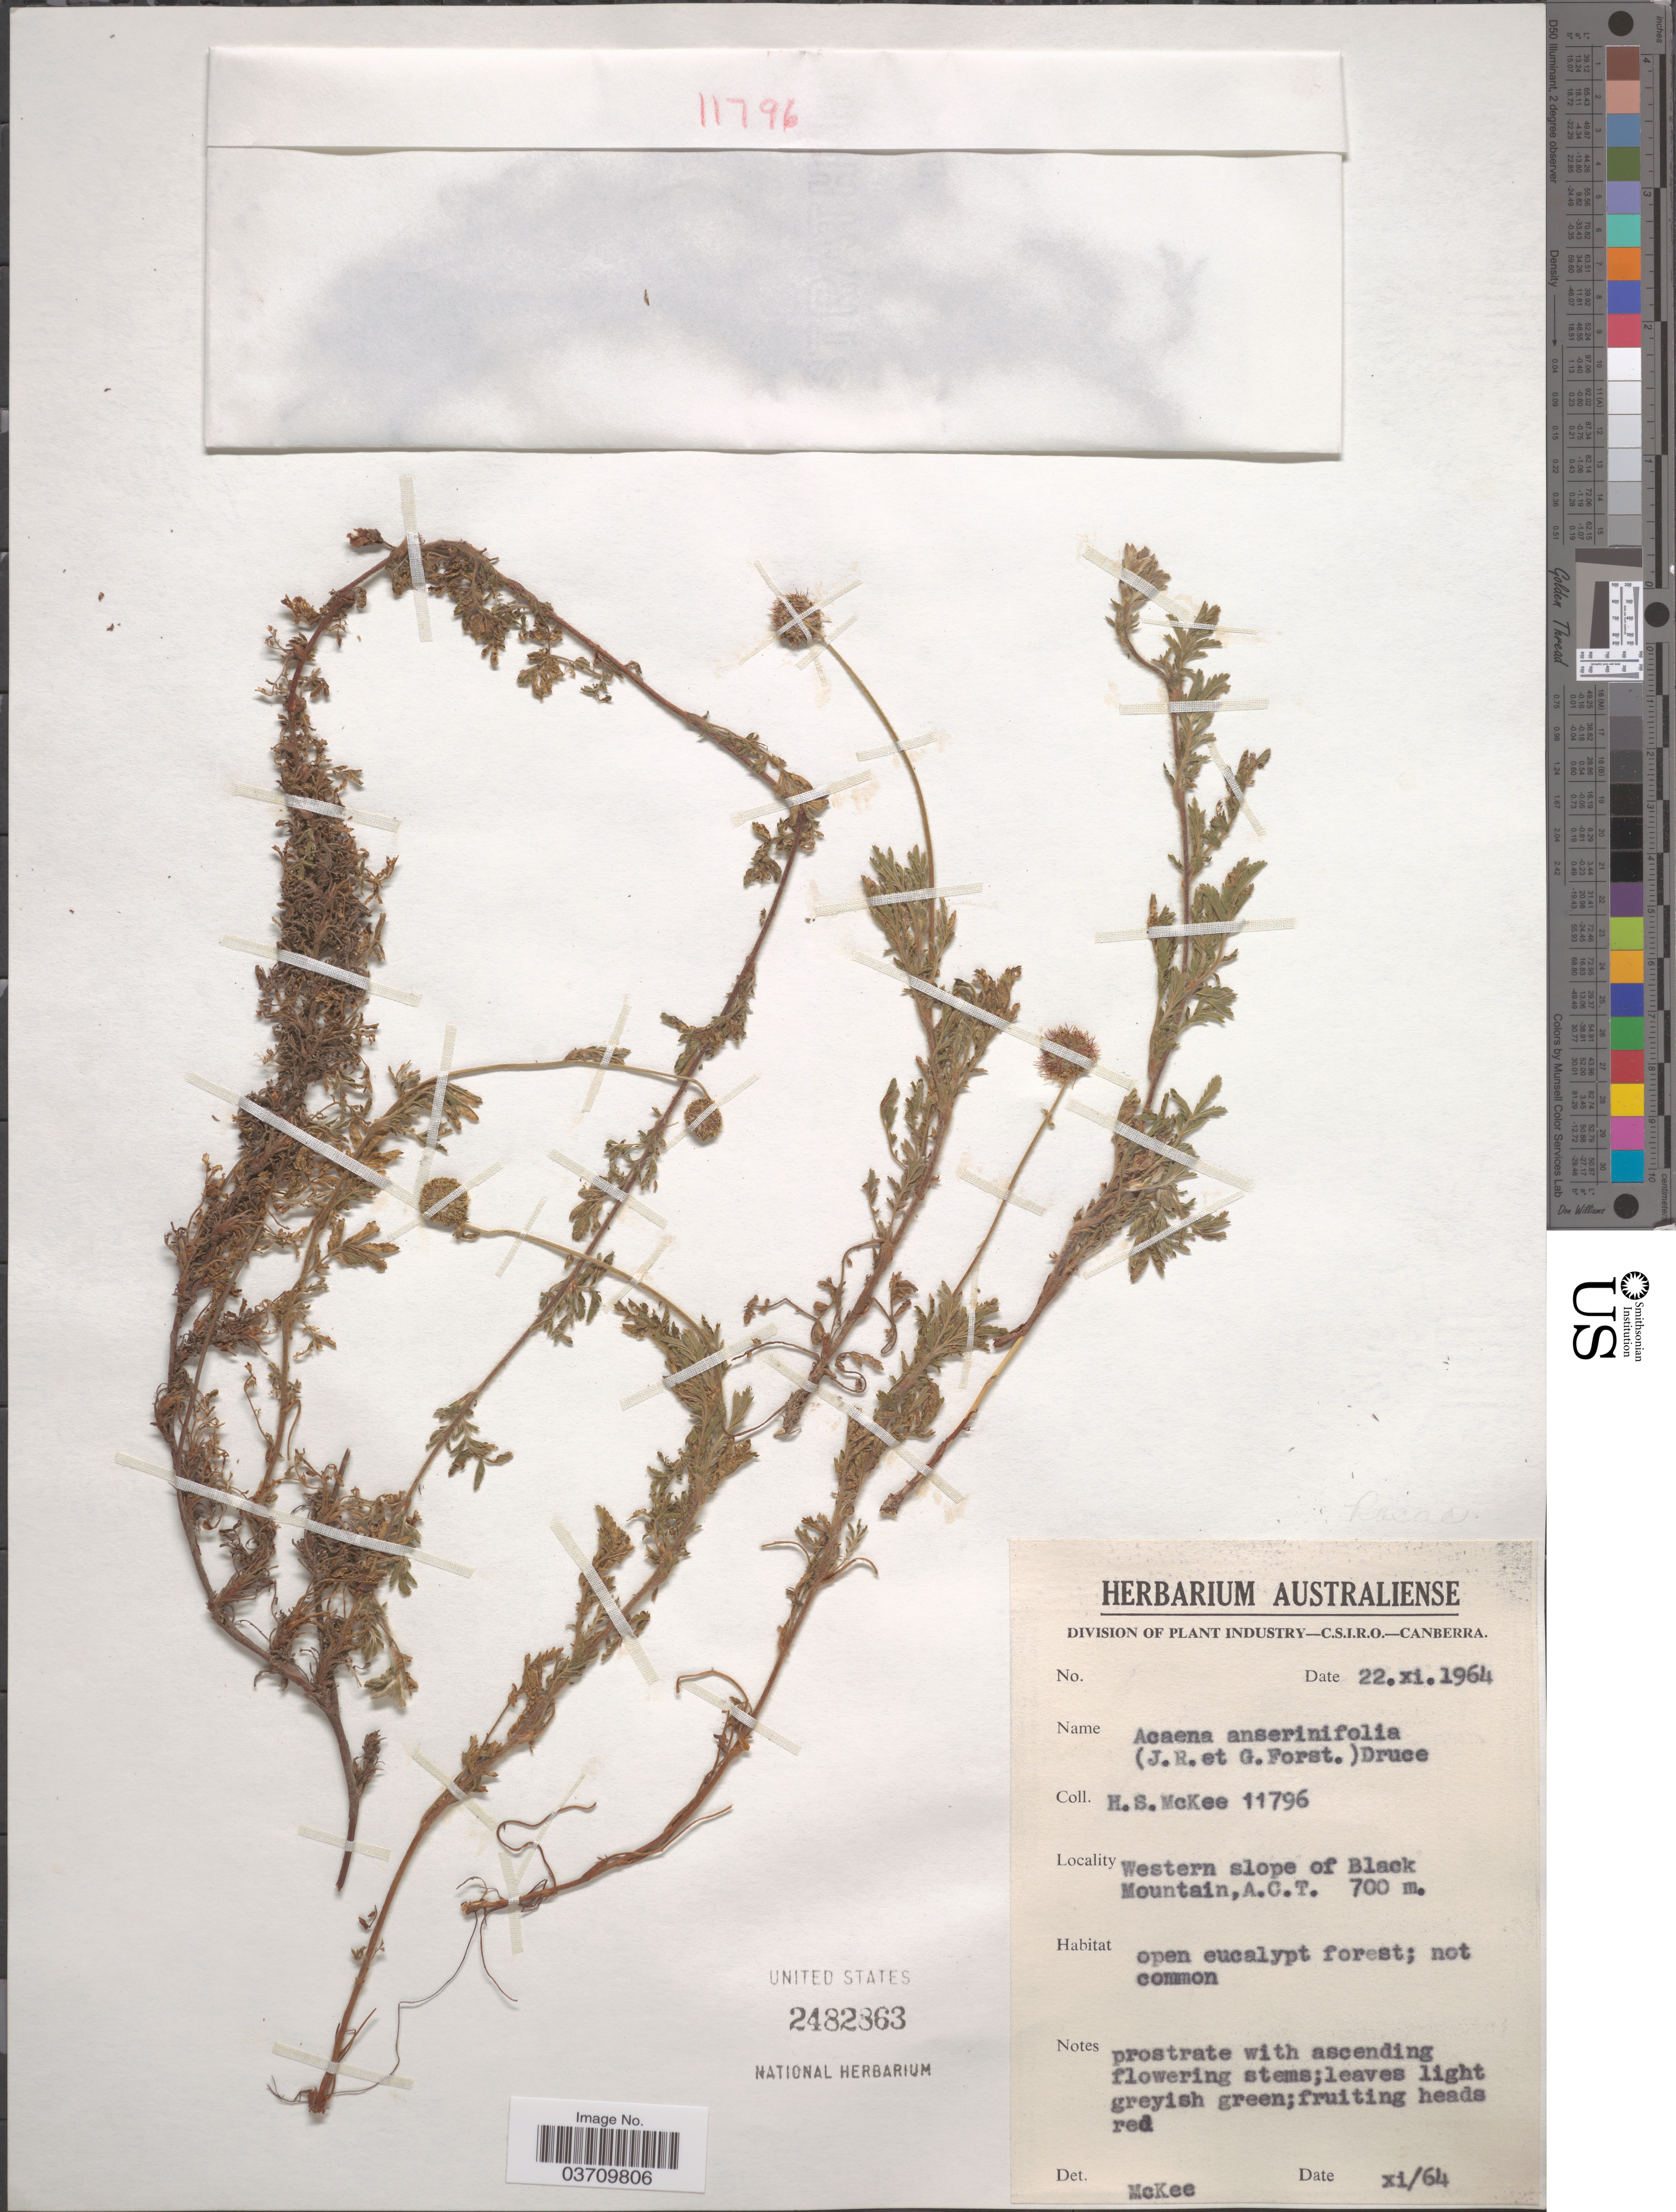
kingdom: Plantae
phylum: Tracheophyta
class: Magnoliopsida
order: Rosales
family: Rosaceae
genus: Acaena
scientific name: Acaena anserinifolia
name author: (J.R. Forst. & G. Forst.) J.B. Armstr.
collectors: H. S. McKee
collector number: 11796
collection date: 1964-11-22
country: Australia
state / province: Queensland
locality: Western slope of Black Mountain, A. C. T.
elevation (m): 700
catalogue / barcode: US 2482863